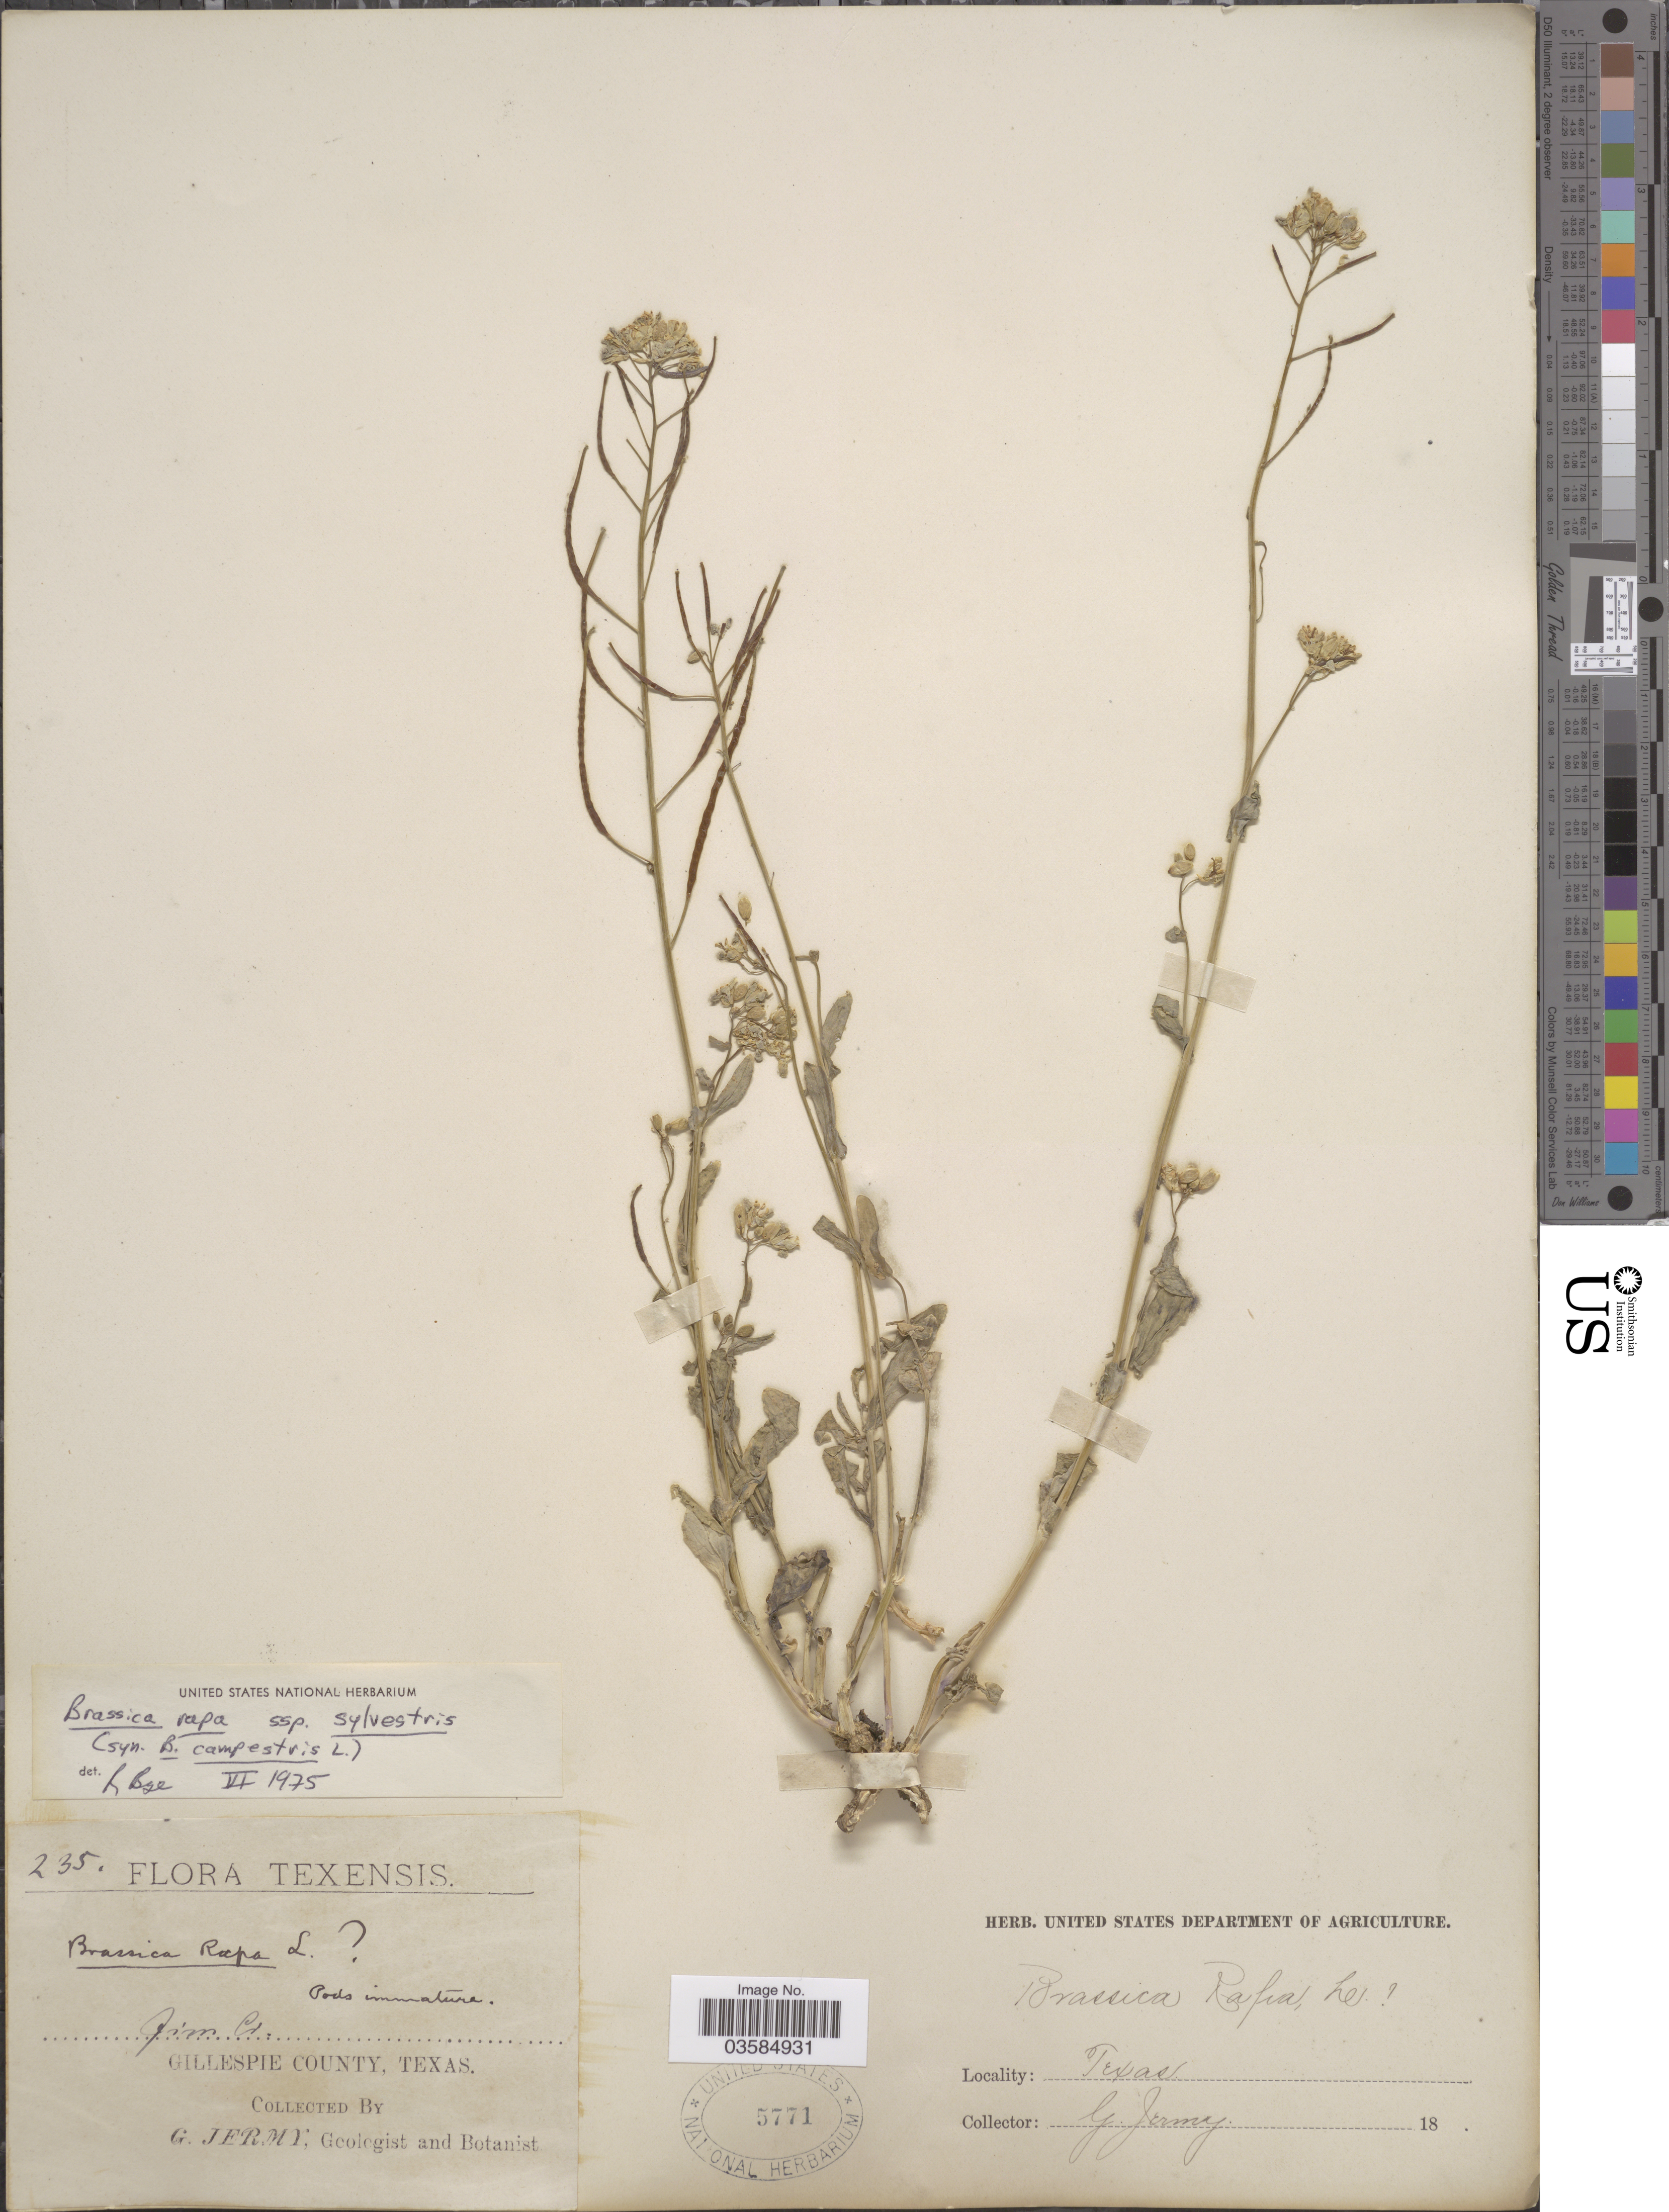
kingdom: Plantae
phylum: Tracheophyta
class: Magnoliopsida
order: Brassicales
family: Brassicaceae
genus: Brassica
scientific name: Brassica campestris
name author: L.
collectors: G. Jermy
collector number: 235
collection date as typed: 18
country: United States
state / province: Texas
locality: Jim Co. Gillespie County.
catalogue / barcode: US 5771